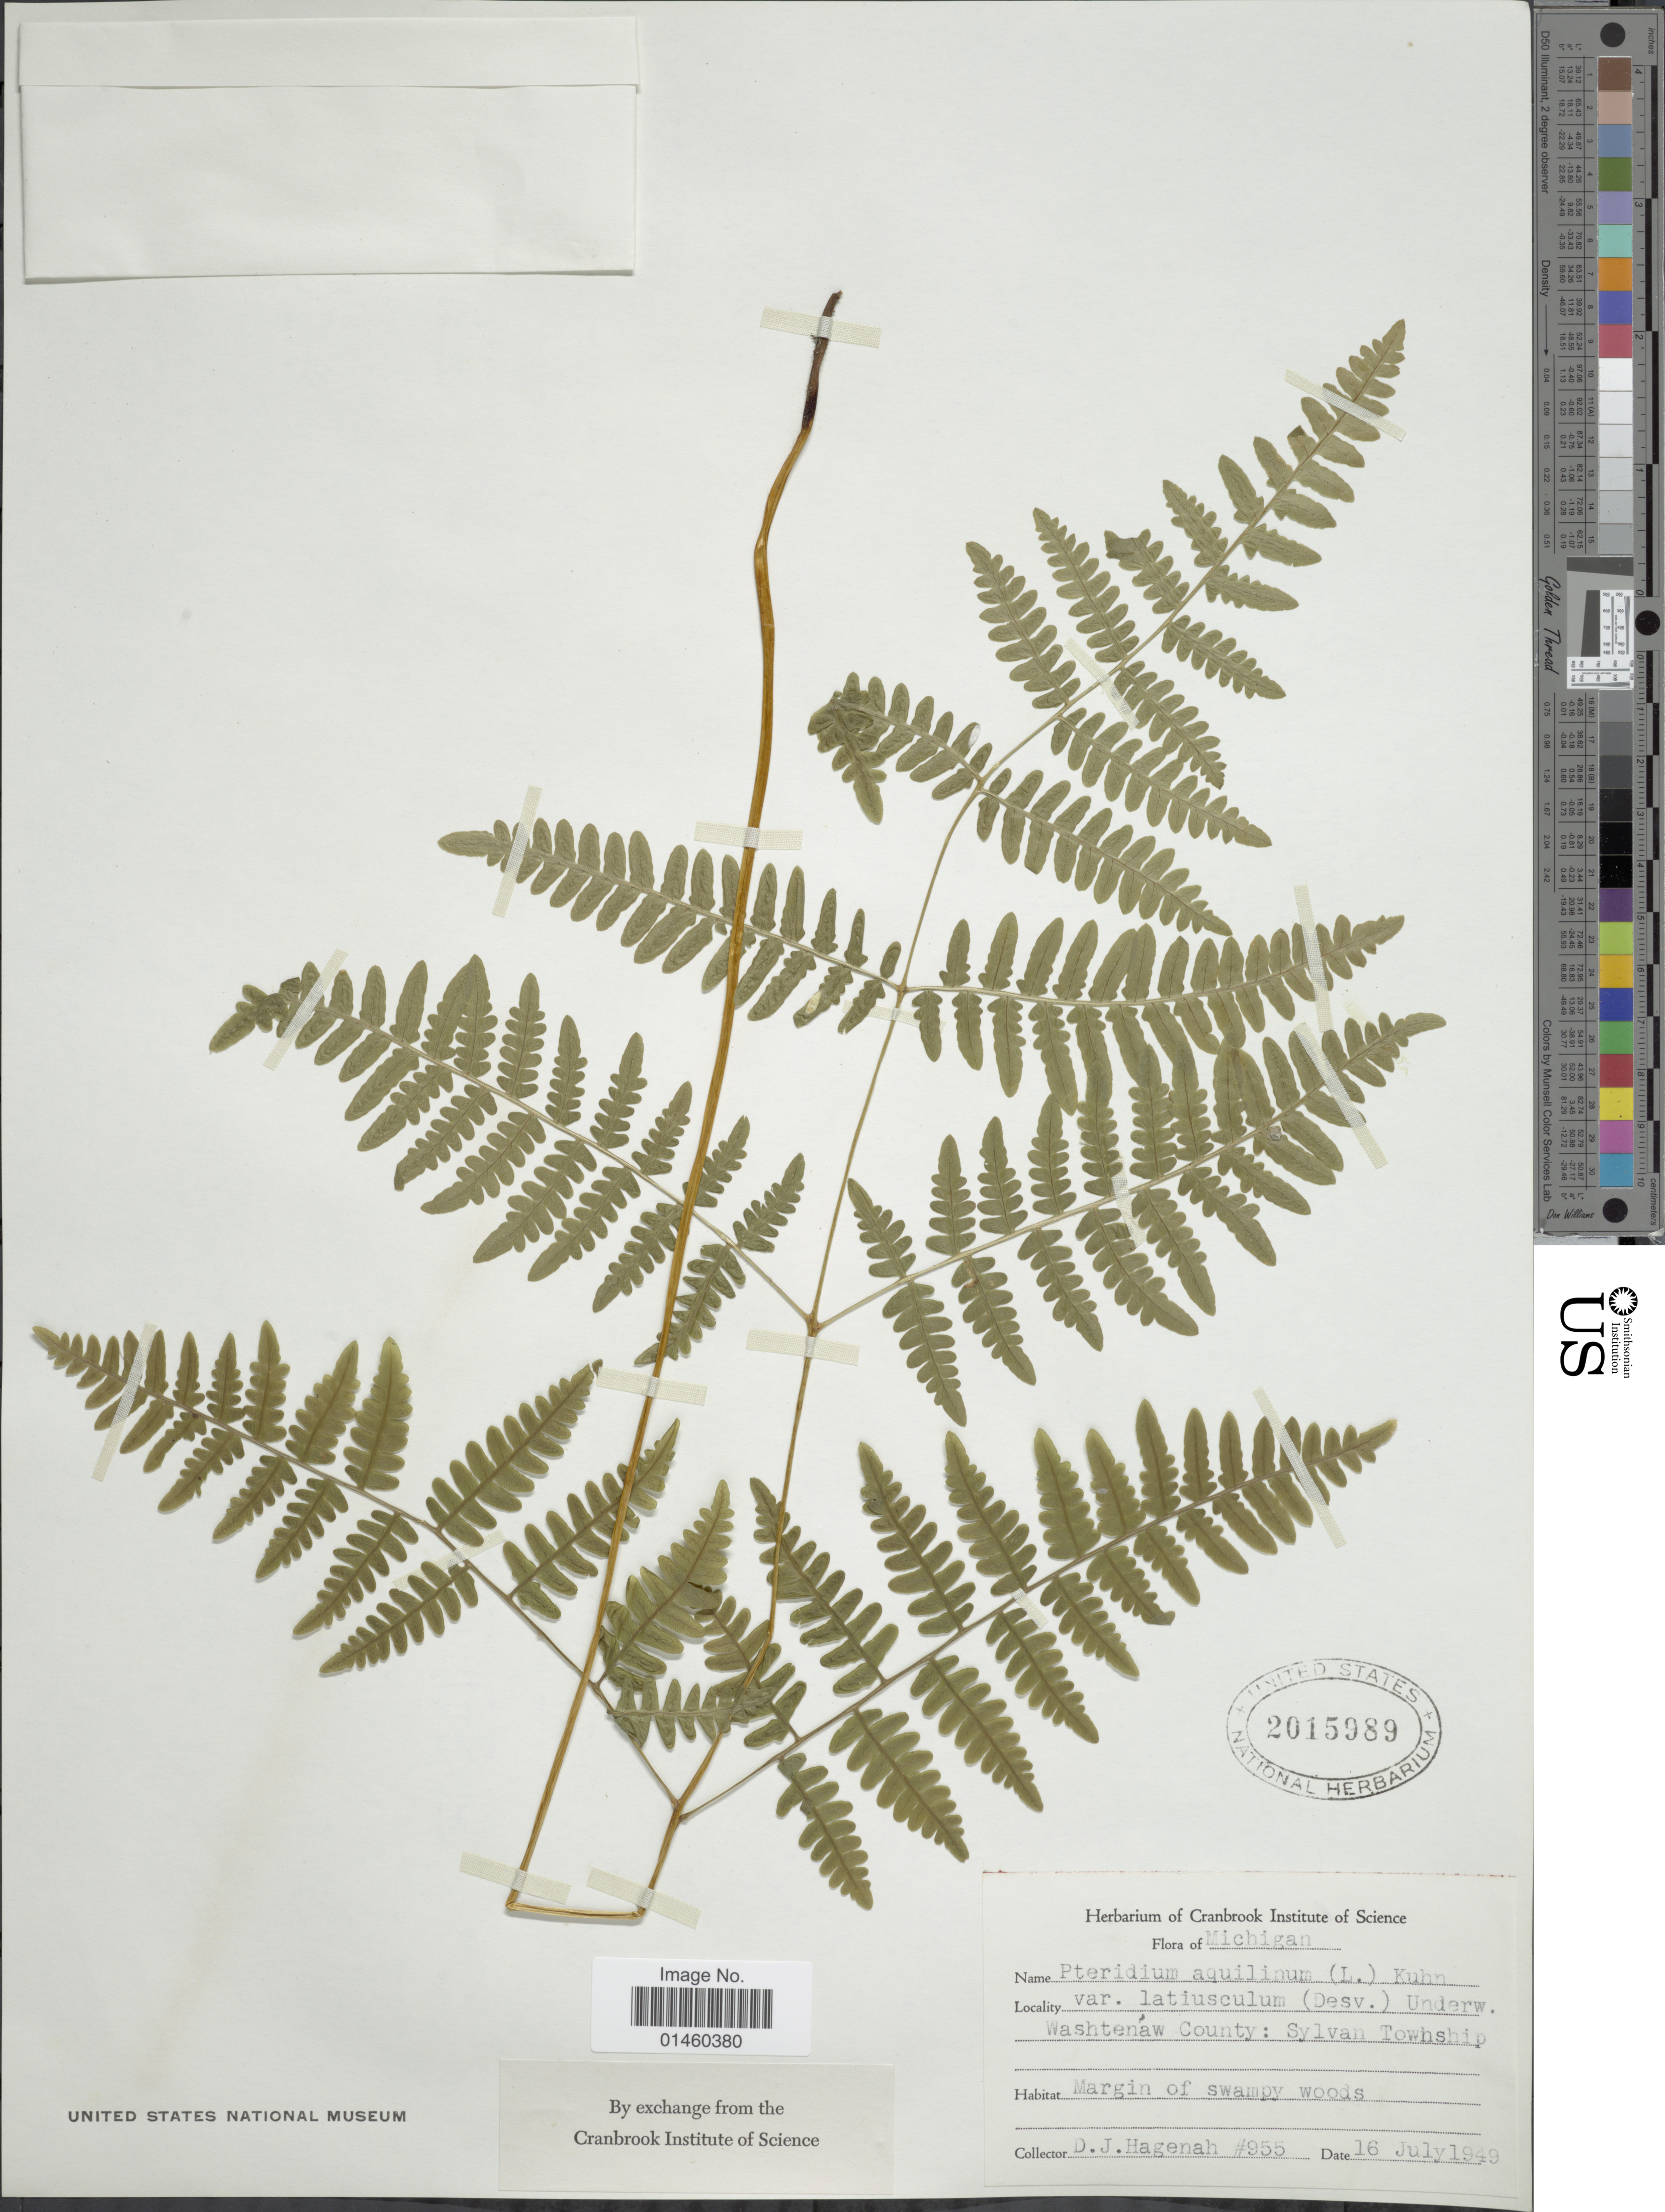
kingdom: Plantae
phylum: Tracheophyta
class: Polypodiopsida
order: Polypodiales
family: Dennstaedtiaceae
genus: Pteridium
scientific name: Pteridium aquilinum var. latiusculum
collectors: D. Hagenah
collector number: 955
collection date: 1949-07-16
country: United States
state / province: Michigan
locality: Washtenaw County: Sylvan Township, Margin of swampy woods.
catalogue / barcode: US 2015989